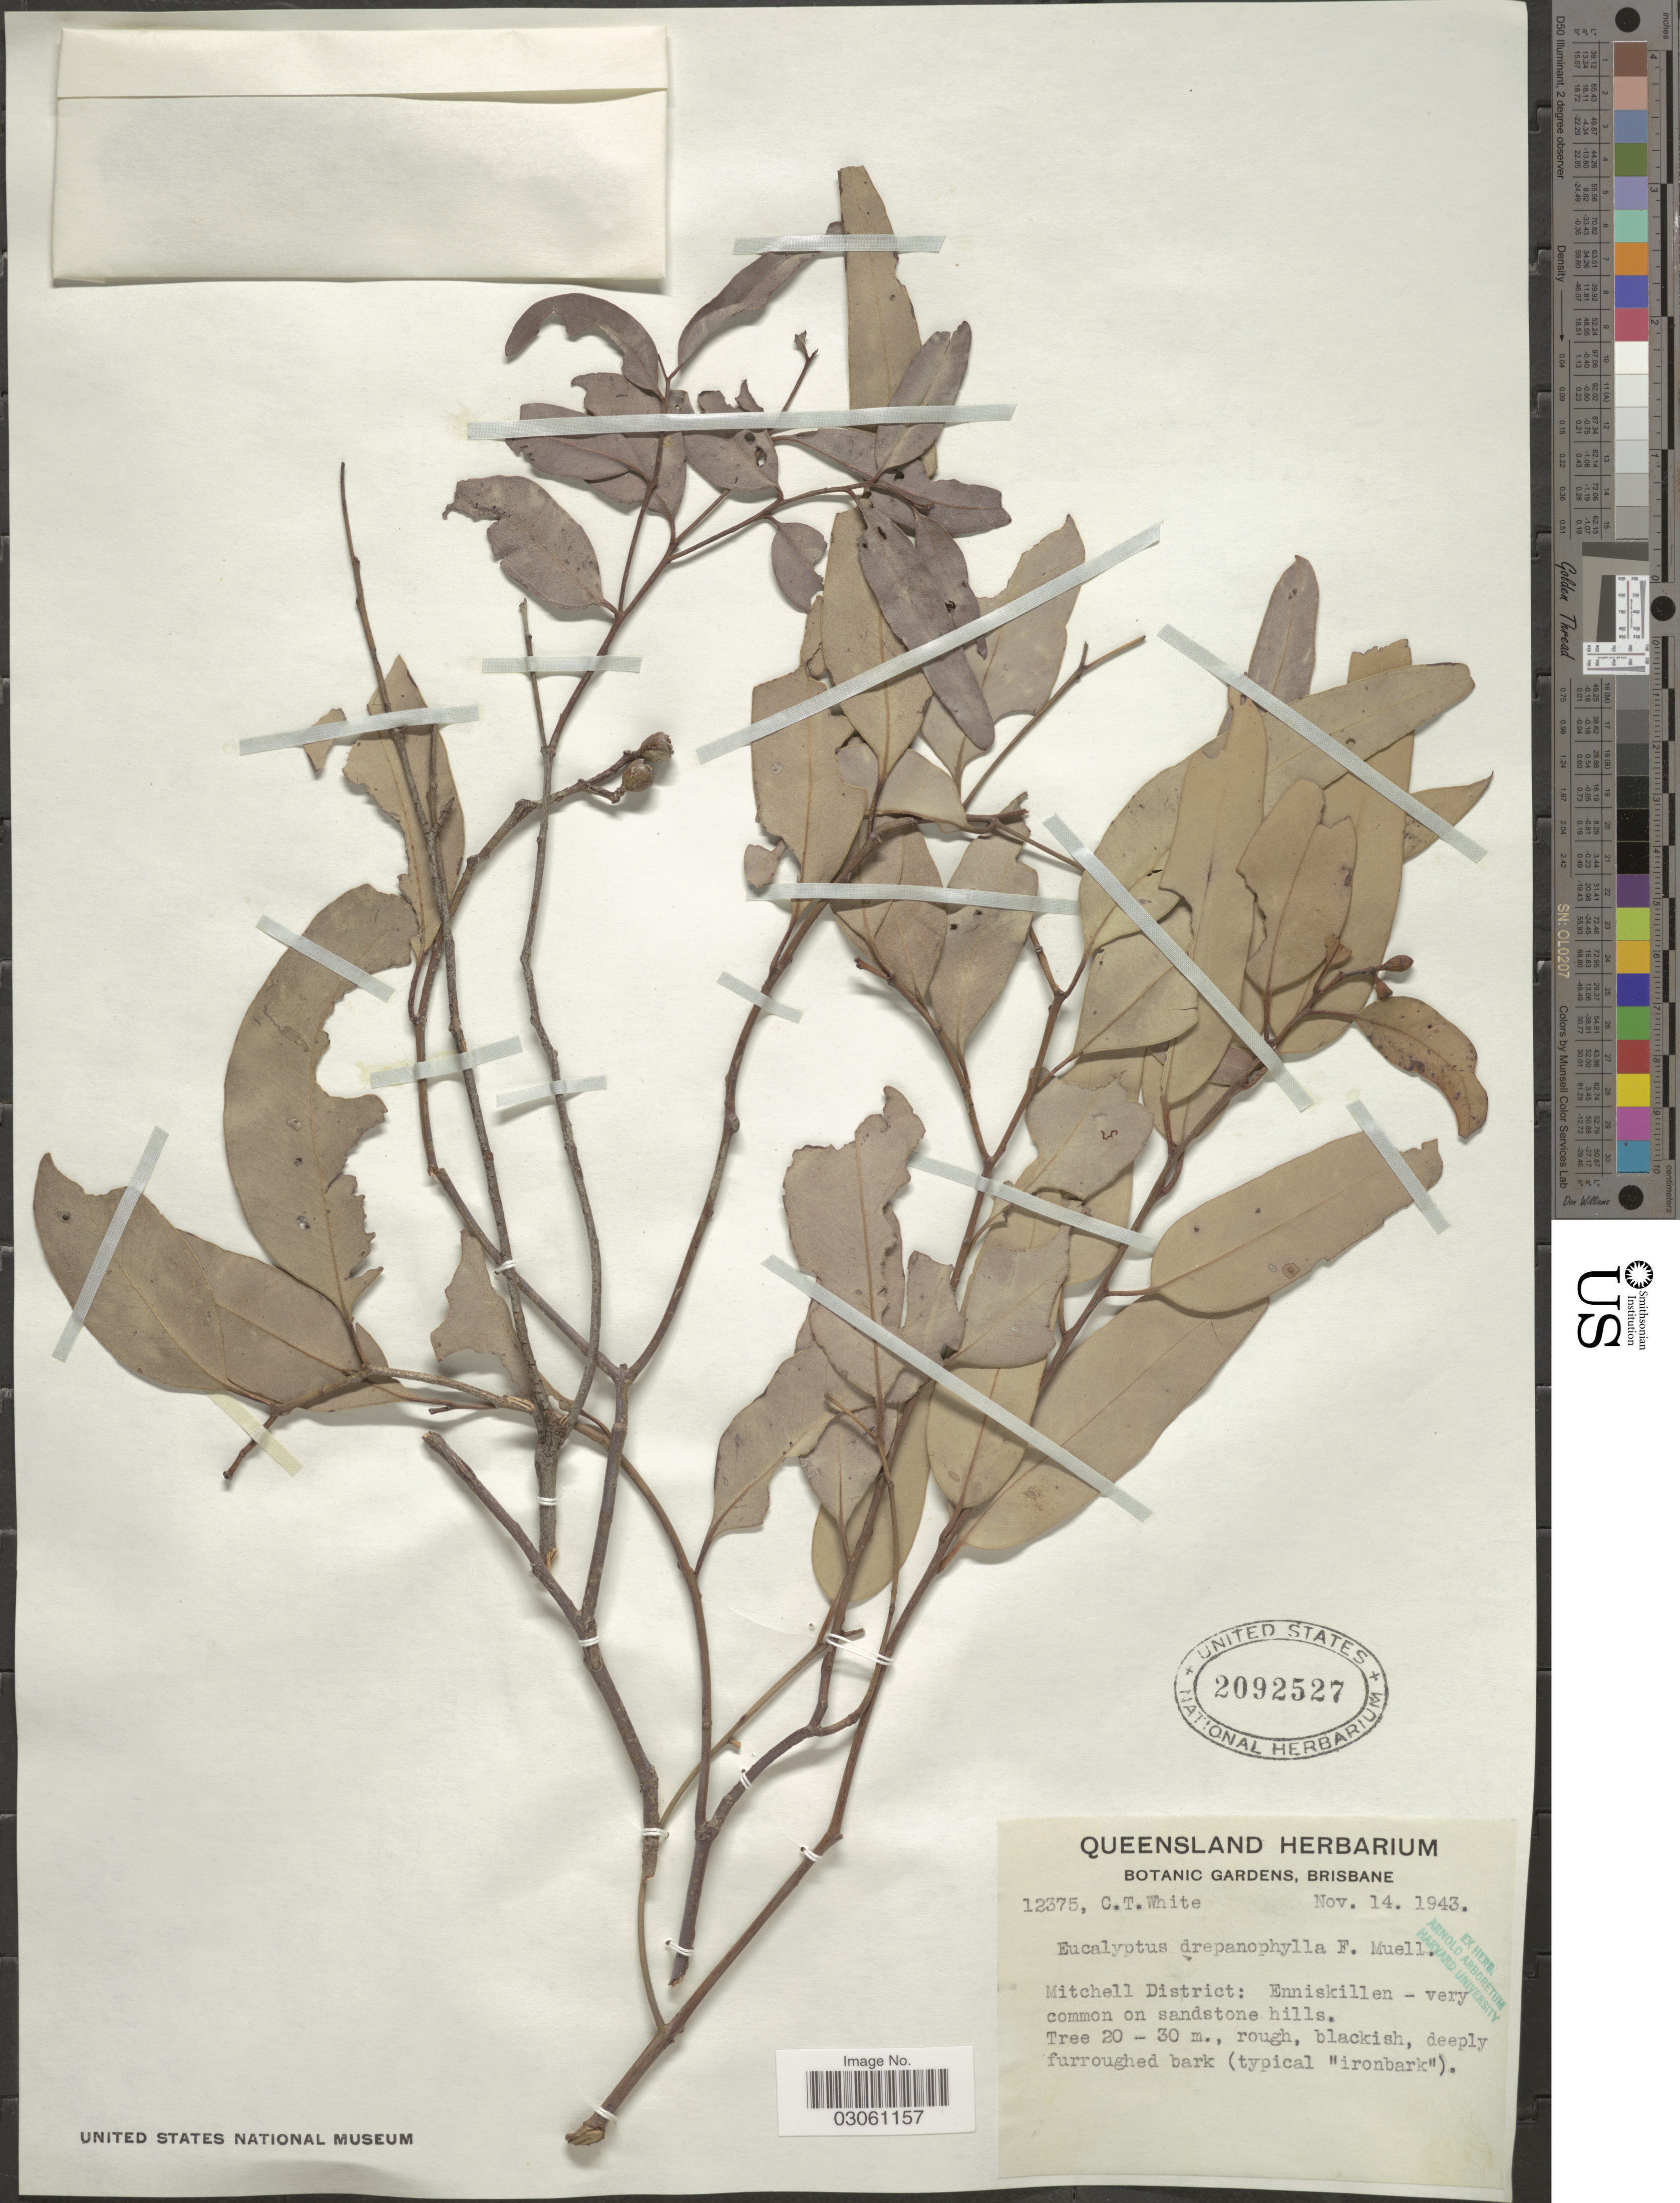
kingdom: Plantae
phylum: Tracheophyta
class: Magnoliopsida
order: Myrtales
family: Myrtaceae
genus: Eucalyptus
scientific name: Eucalyptus drepanophylla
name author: F. Muell. ex Benth.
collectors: C. T. White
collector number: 12375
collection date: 1943-11-14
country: Australia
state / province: Queensland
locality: Mitchell District: Enniskillen.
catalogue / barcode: US 2092527